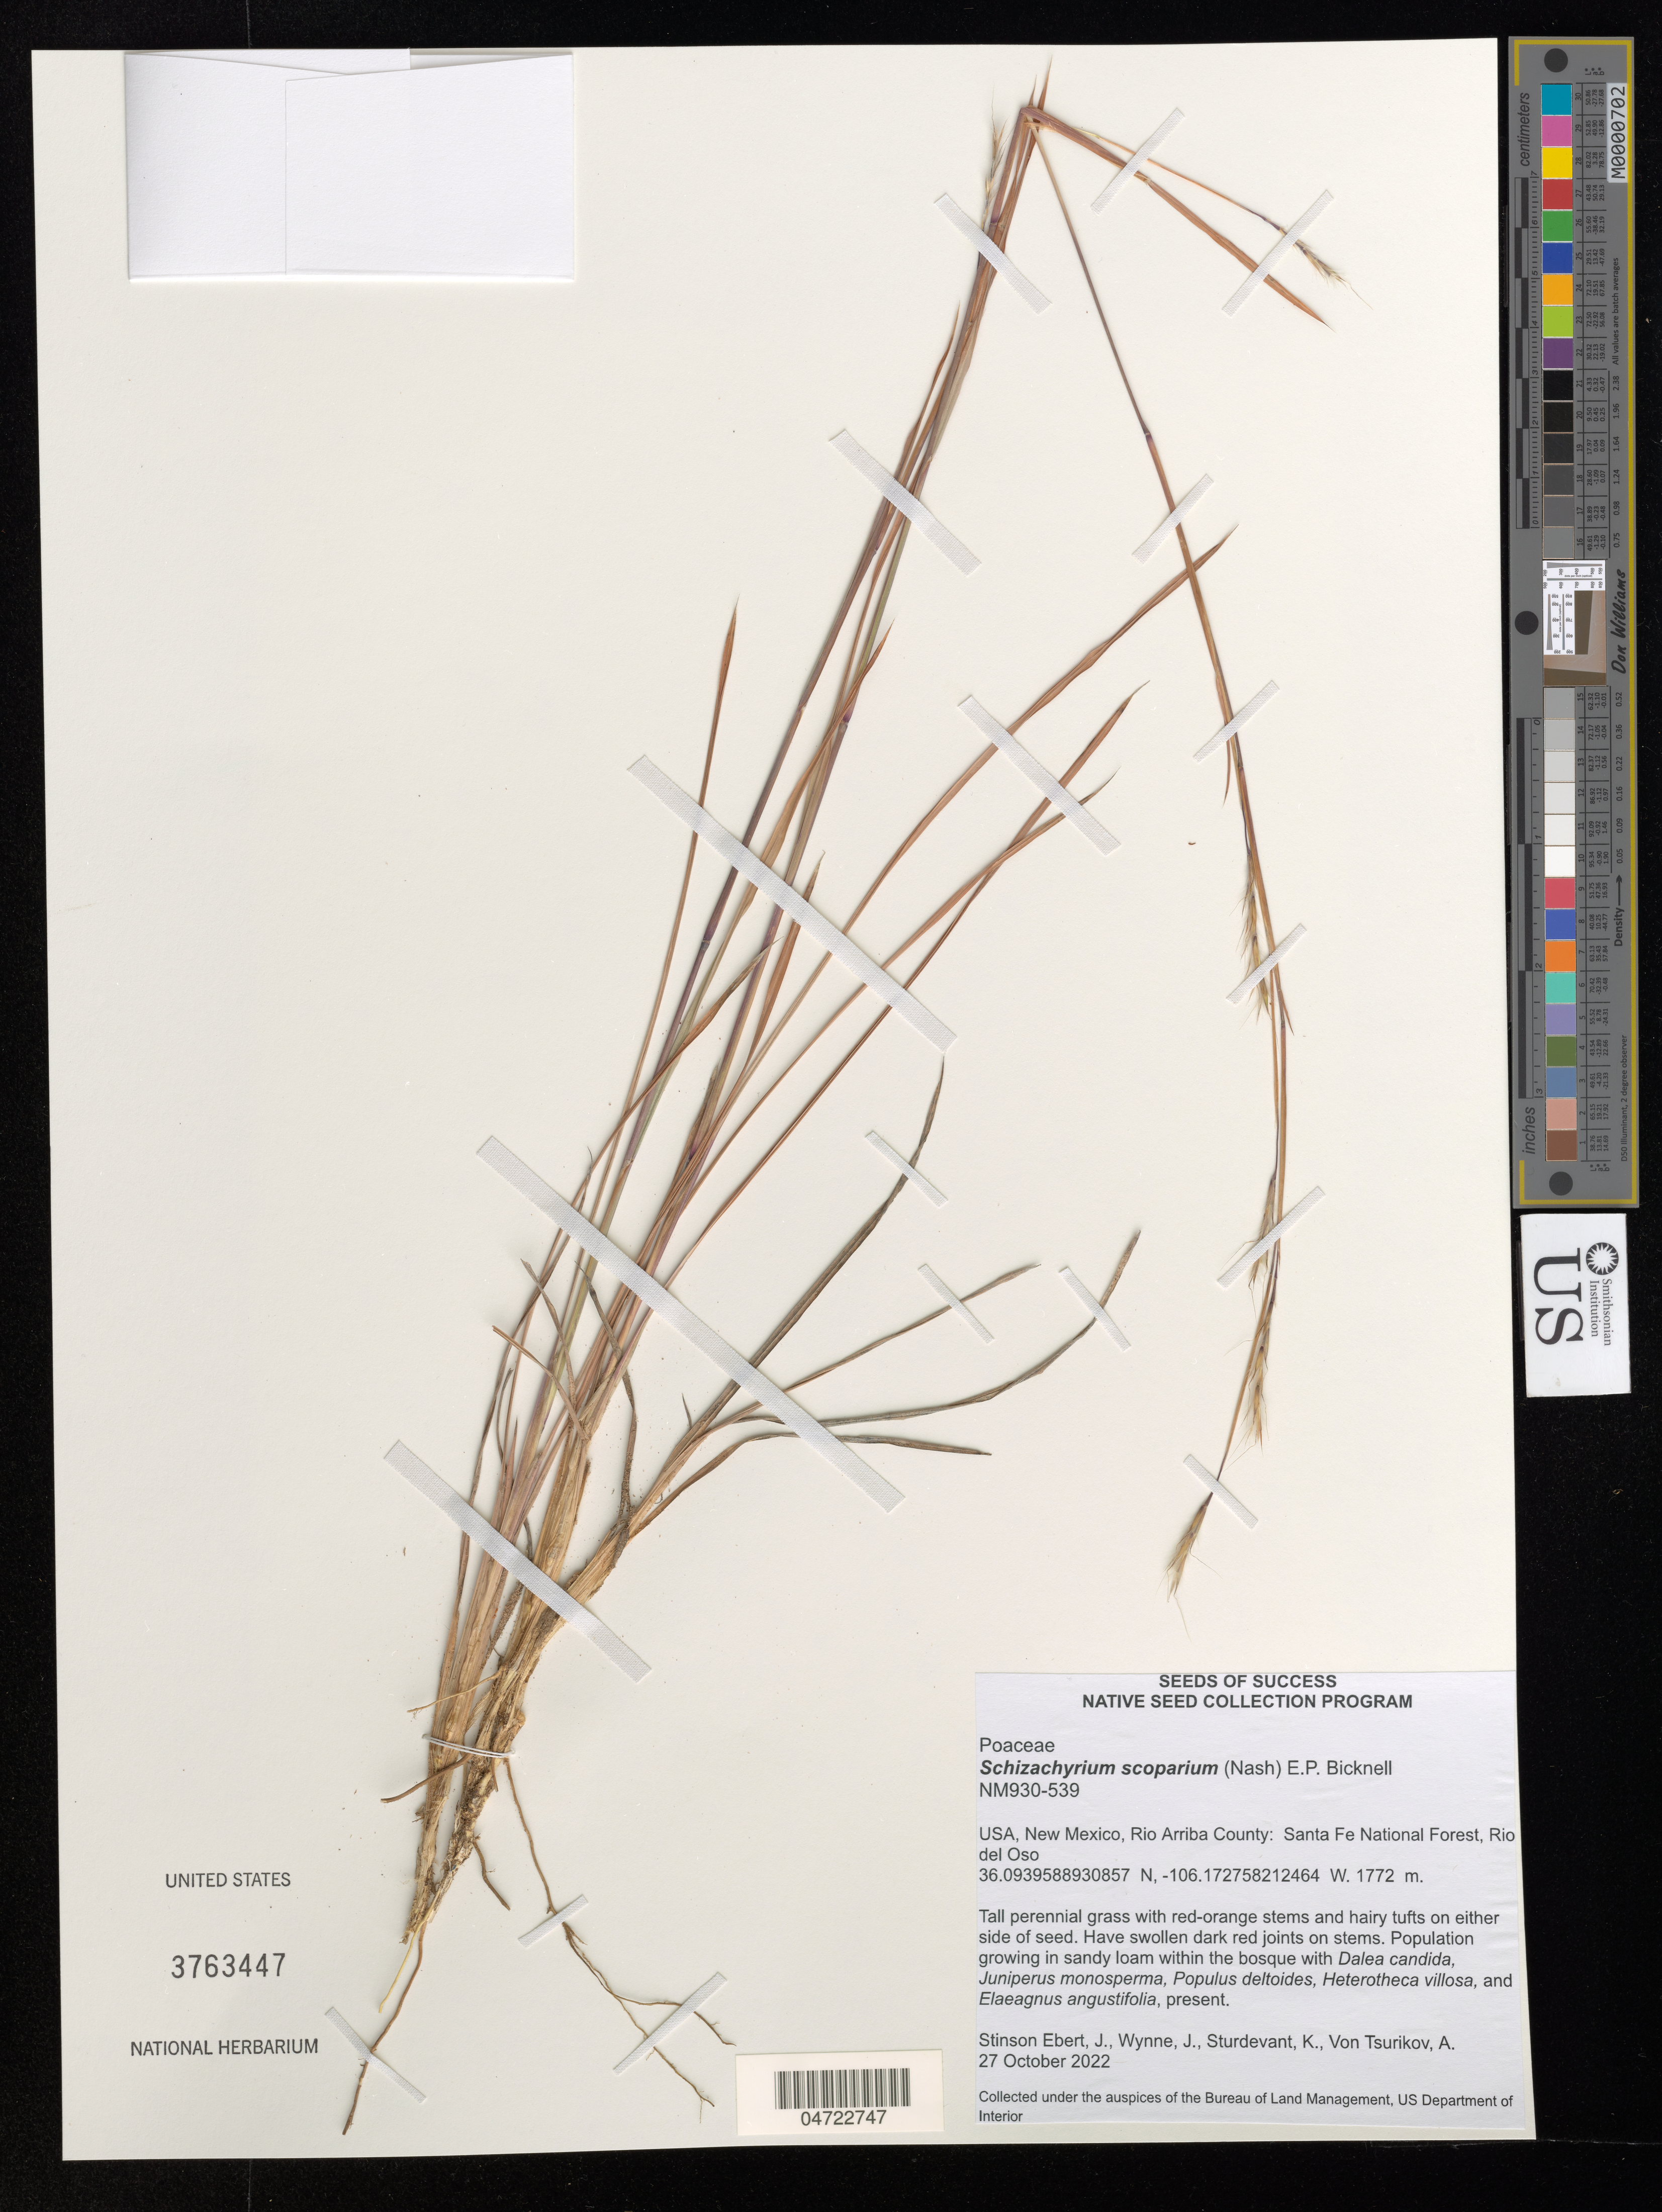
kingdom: Plantae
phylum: Tracheophyta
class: Liliopsida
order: Poales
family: Poaceae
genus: Schizachyrium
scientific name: Schizachyrium scoparium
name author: (Michx.) Nash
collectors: J. Stinson Ebert, J. Wynne, K. Sturdevant & A. Von Tsurikov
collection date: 2022-10-27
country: United States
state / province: New Mexico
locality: Rio Arriba County: Samta Fe National Forest, Rio del Oso.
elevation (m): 1772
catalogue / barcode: US 3763447